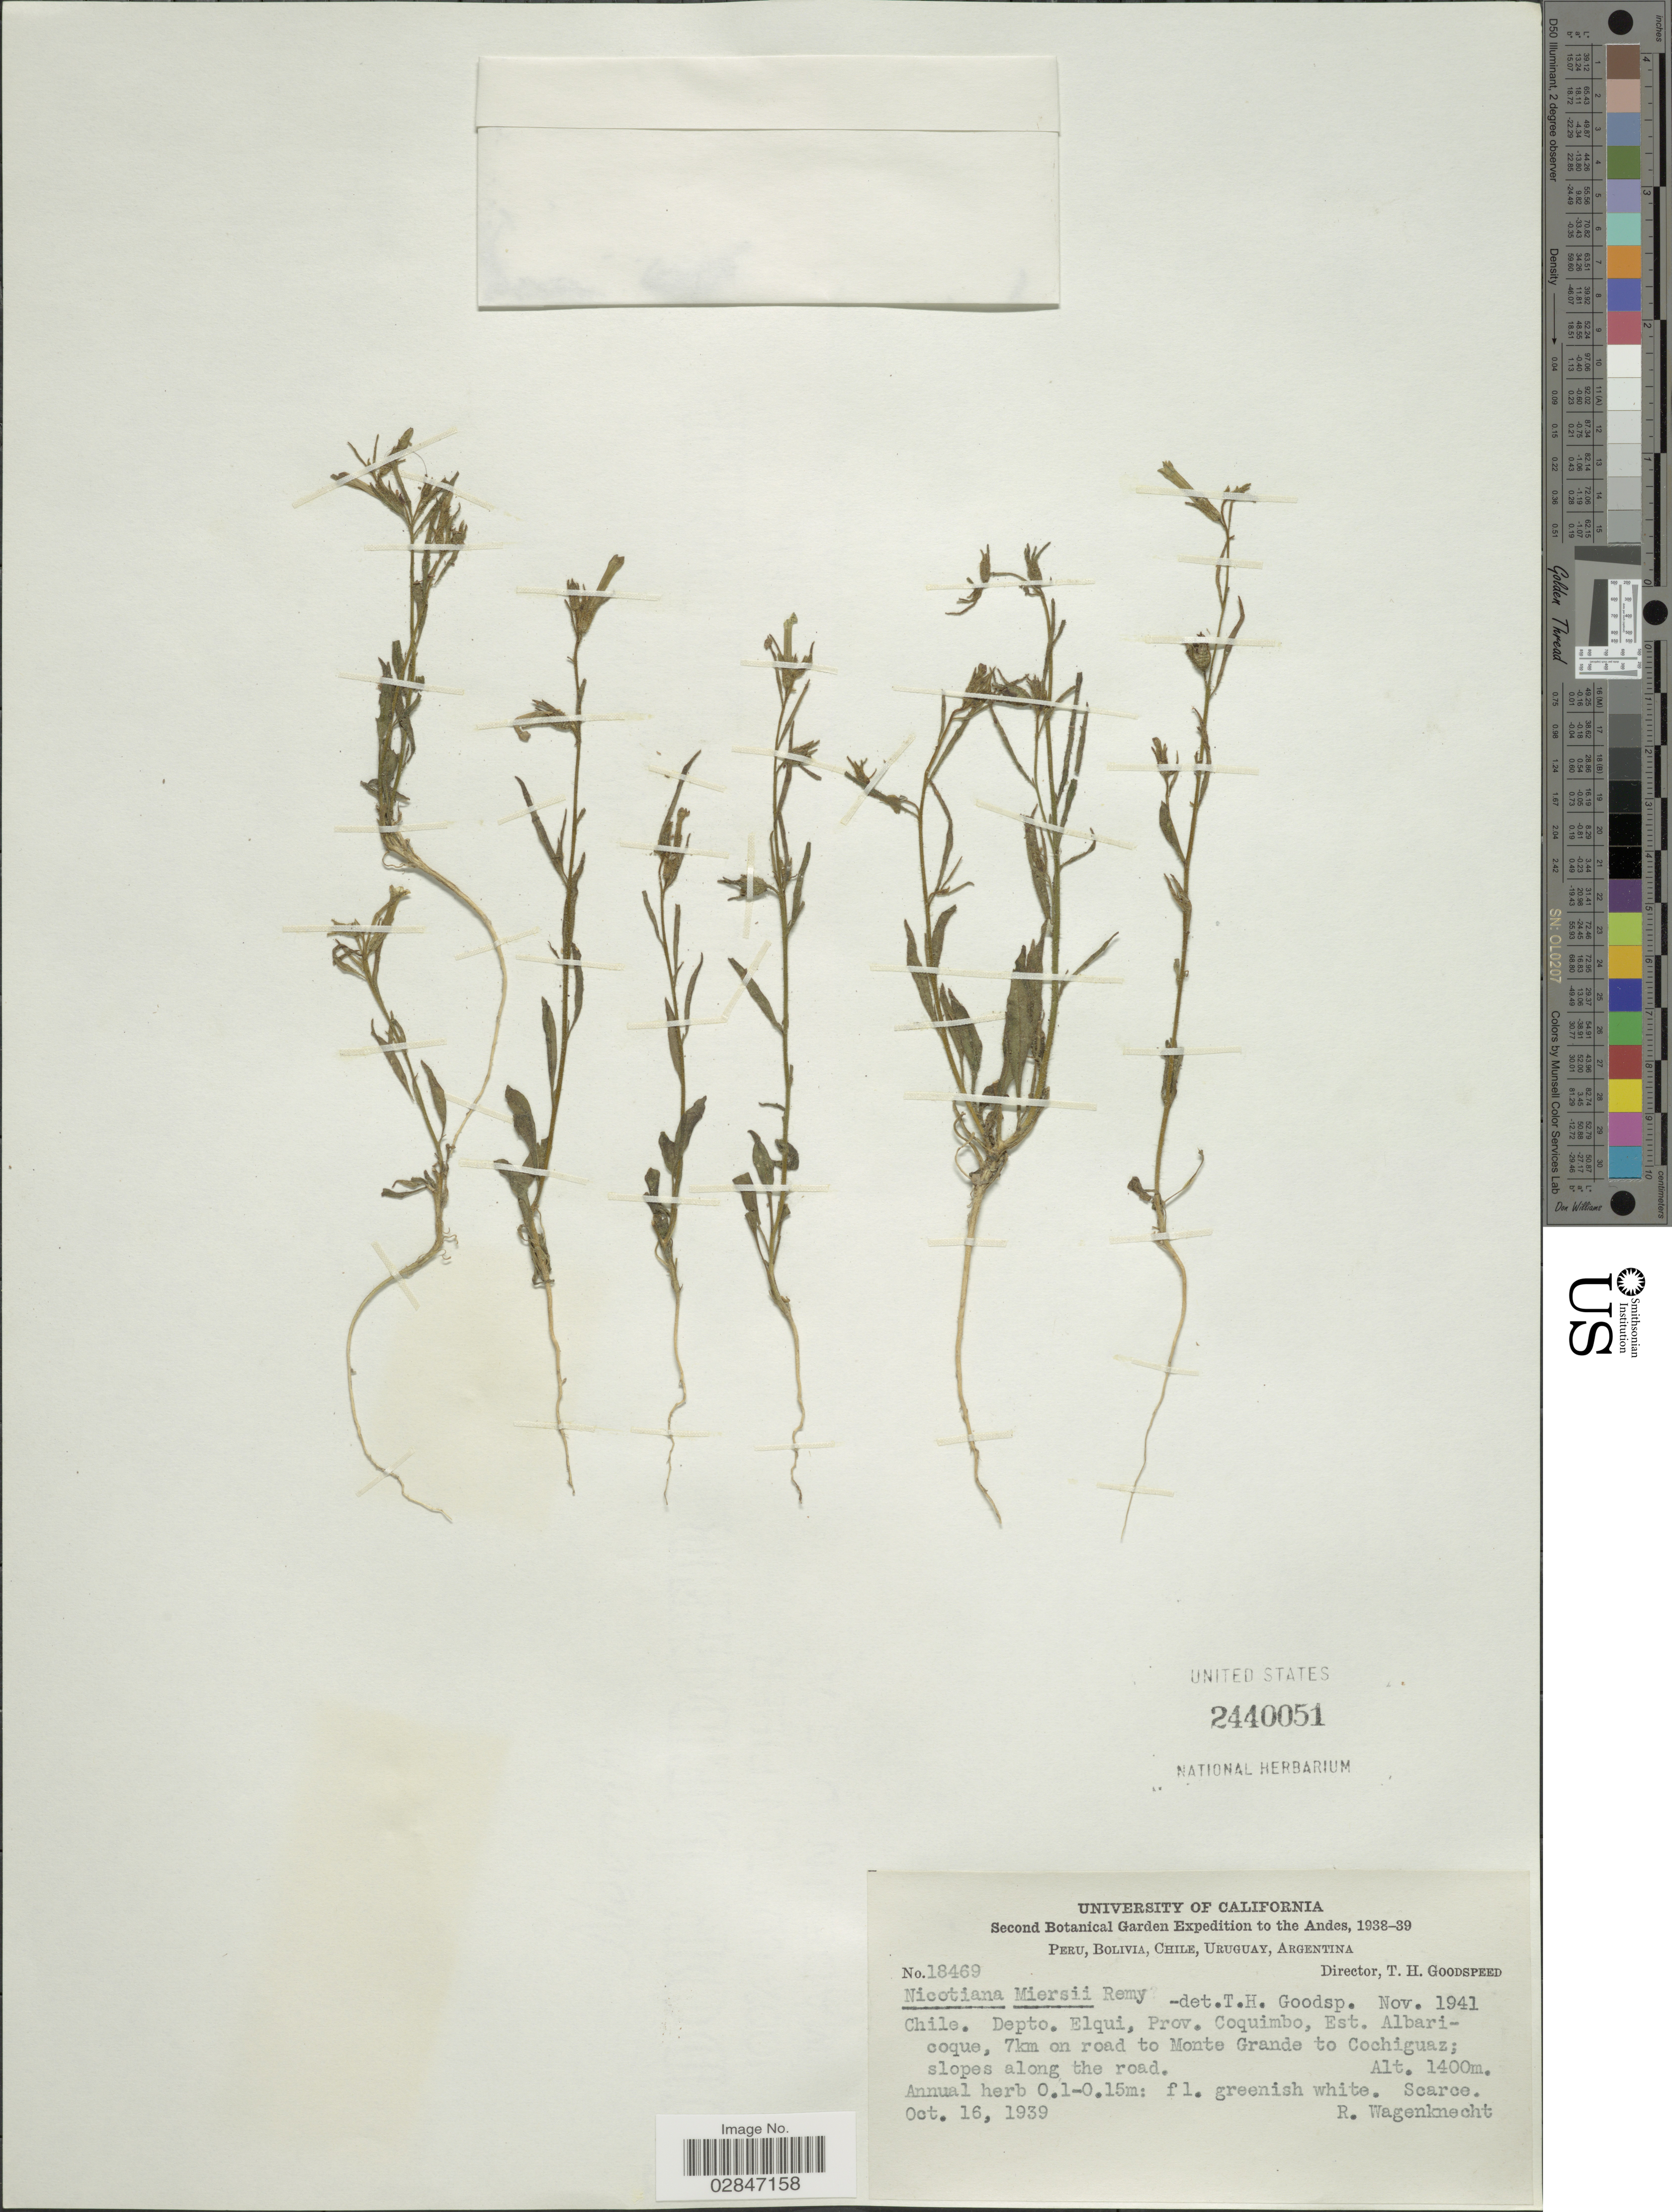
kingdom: Plantae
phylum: Tracheophyta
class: Magnoliopsida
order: Solanales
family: Solanaceae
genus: Nicotiana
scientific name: Nicotiana miersii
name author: J. Rémy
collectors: R. Wagenknecht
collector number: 18469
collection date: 1939-10-16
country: Chile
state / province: Coquimbo (IV)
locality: The Andes, Depto. Elqui, Prov. Coquimbo, Est. Albaricoque, 7km on road to Monte Grande to Cochiguaz, slopes along the road.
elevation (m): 1400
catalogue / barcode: US 2440051